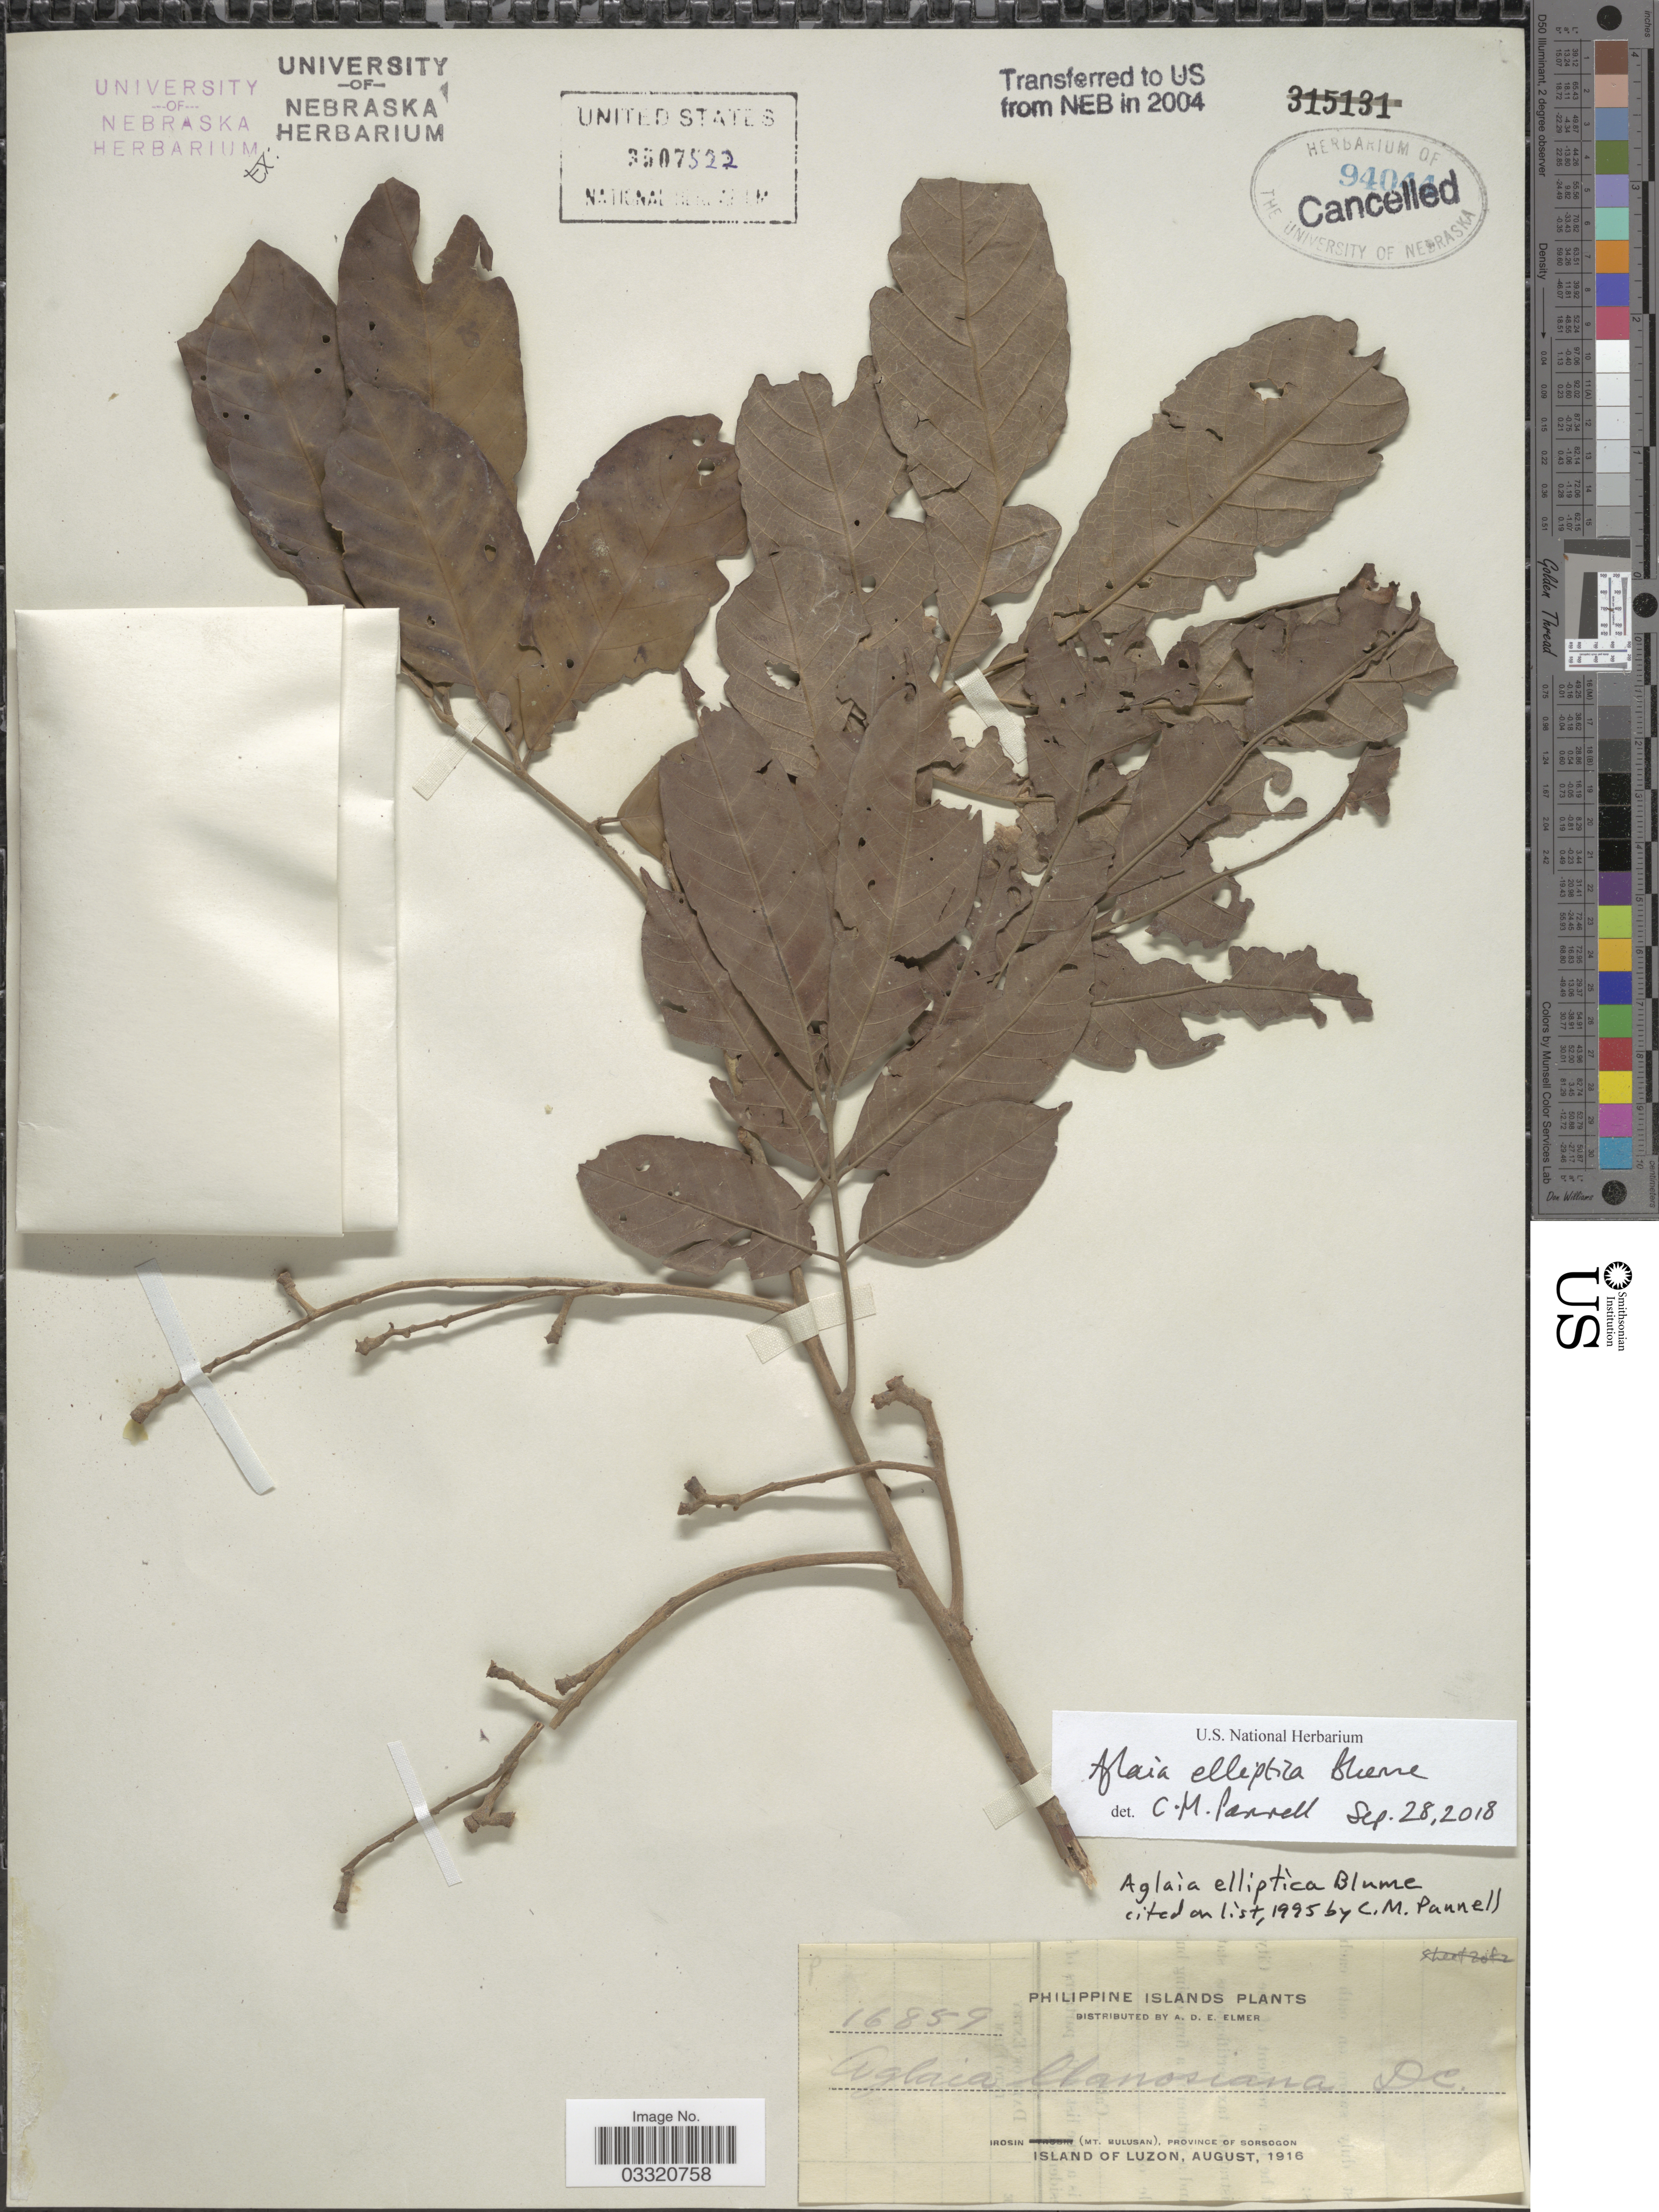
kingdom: Plantae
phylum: Tracheophyta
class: Magnoliopsida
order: Sapindales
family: Meliaceae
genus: Aglaia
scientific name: Aglaia elliptica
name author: Blume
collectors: A. D. E. Elmer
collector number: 16859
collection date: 1916-08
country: Philippines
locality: Irosin (Mt. Bulusan), Province of Sorsogon. Island of Luzon.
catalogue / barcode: US 3507522